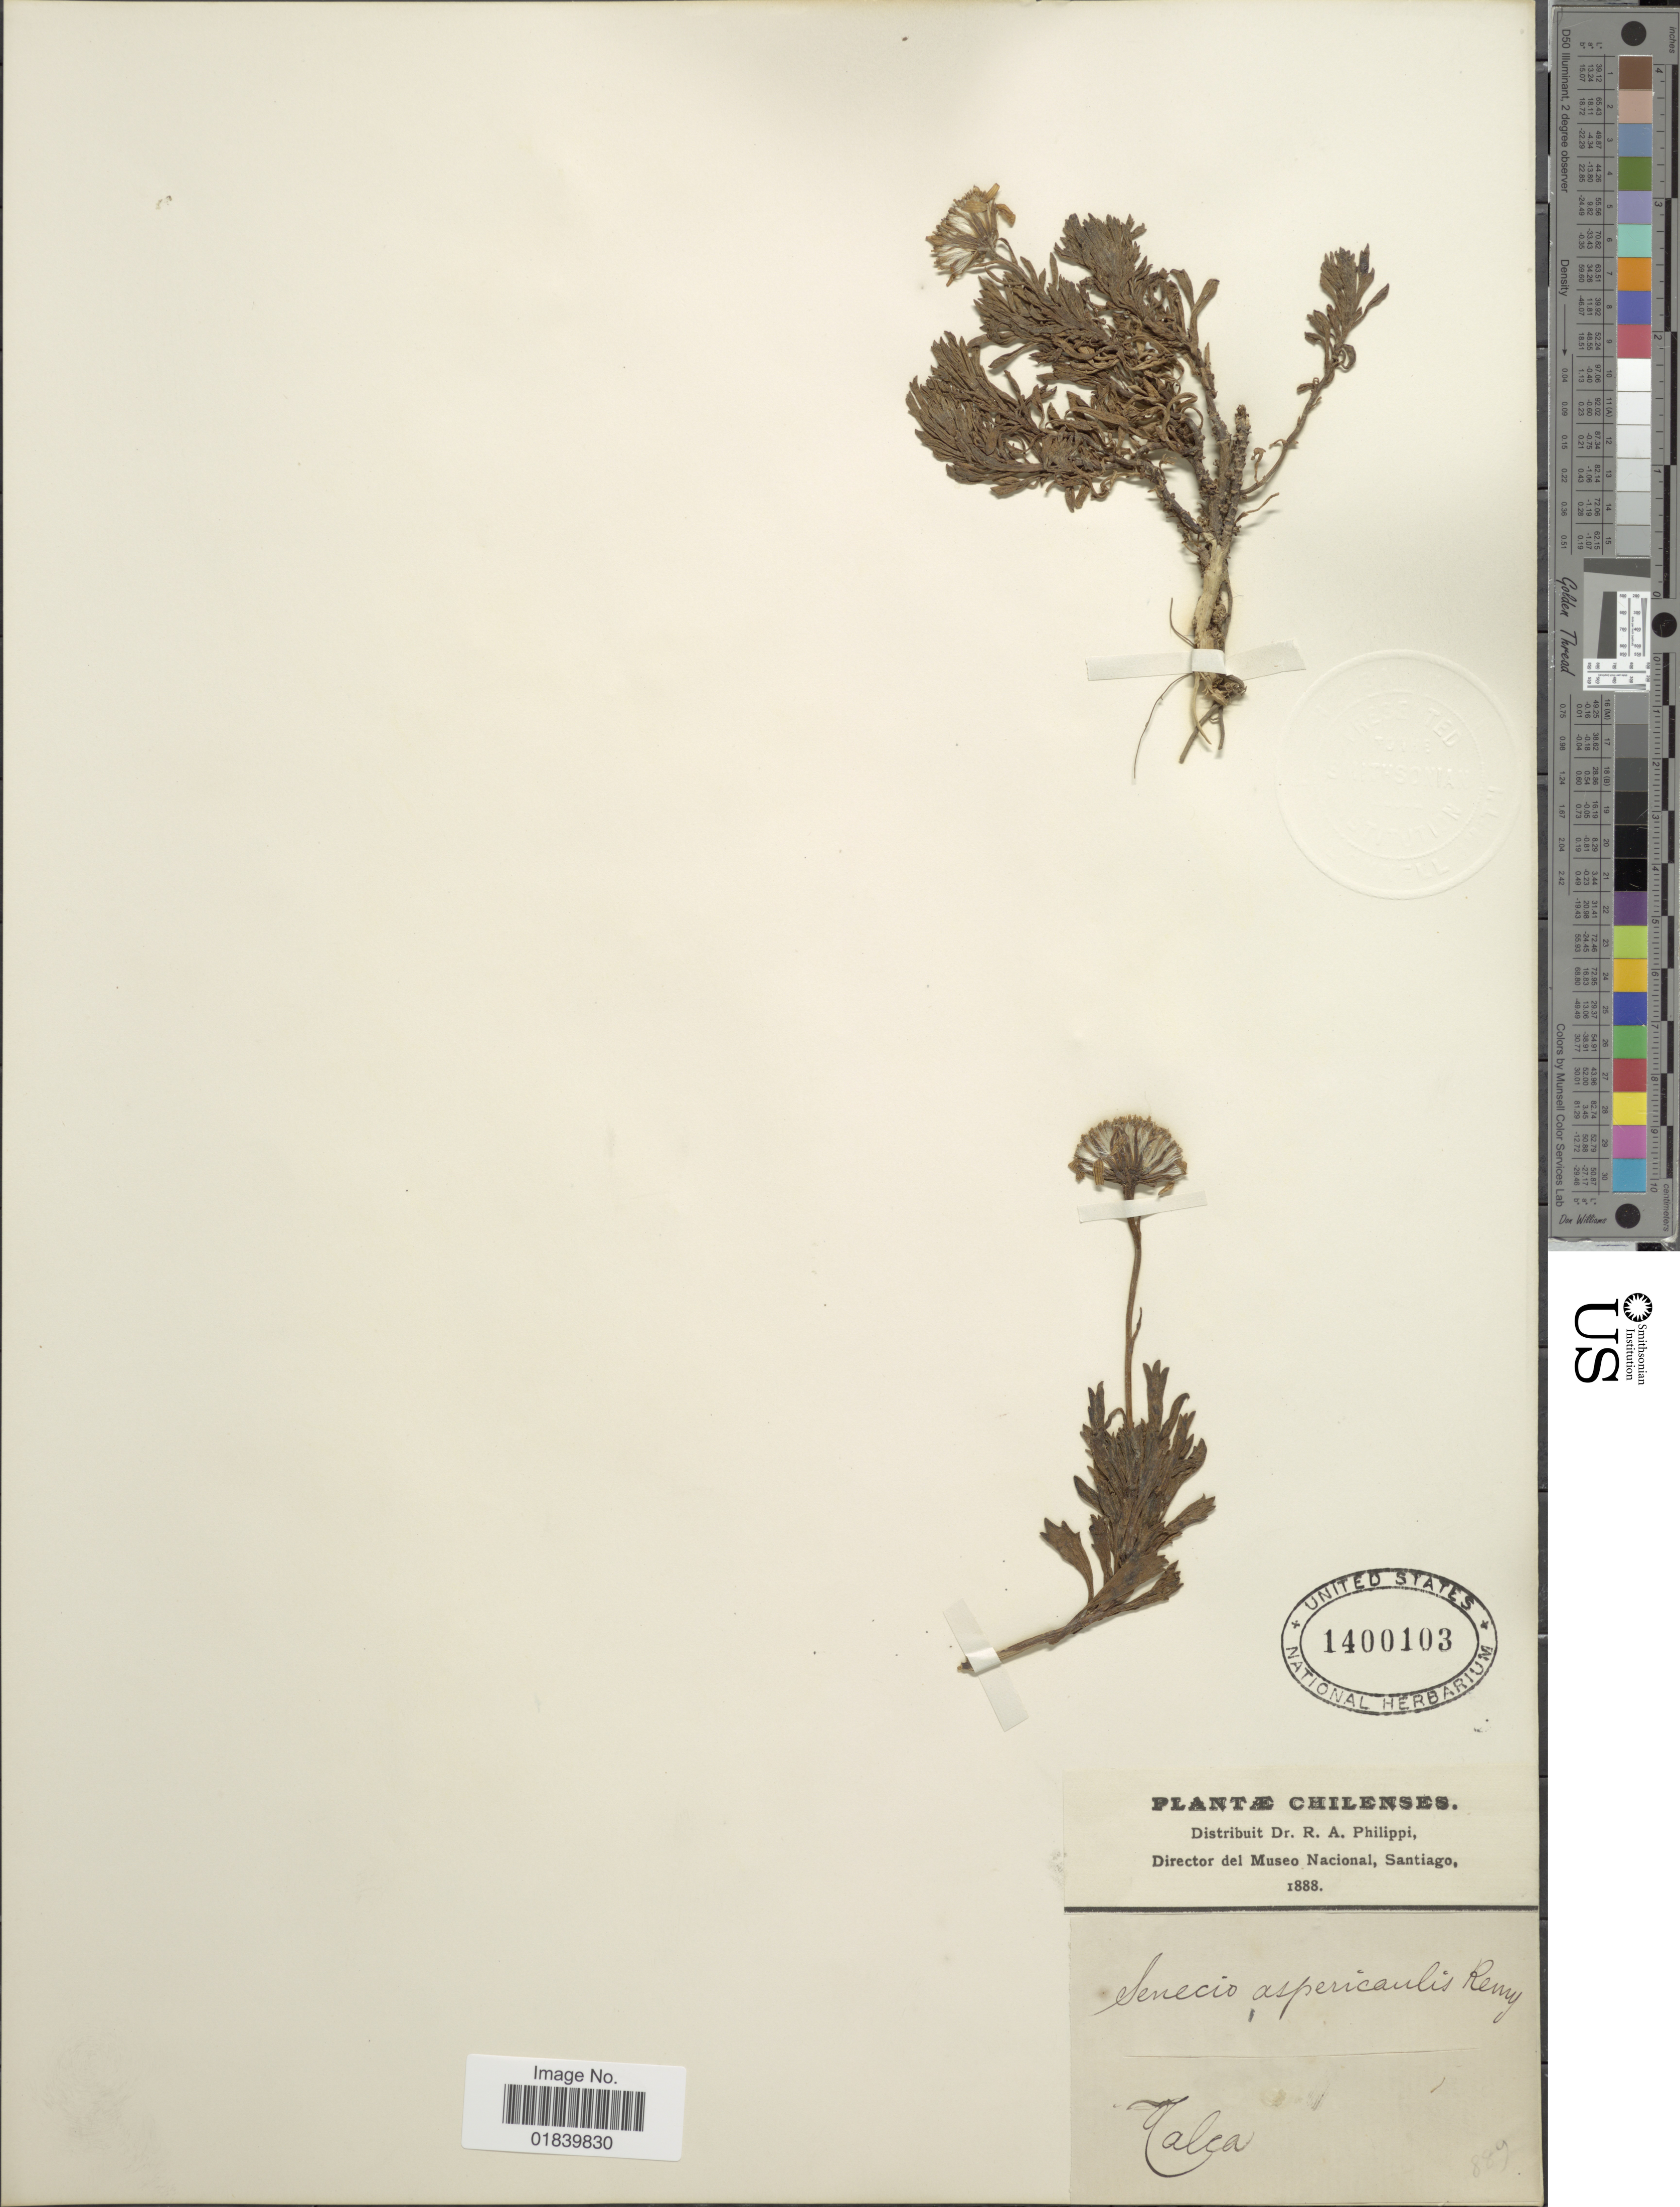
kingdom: Plantae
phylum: Tracheophyta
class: Magnoliopsida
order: Asterales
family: Asteraceae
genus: Senecio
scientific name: Senecio aspericaulis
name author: J. Rémy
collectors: R. A. Philippi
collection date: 1888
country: Chile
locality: Chilenses. Talca.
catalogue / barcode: US 1400103